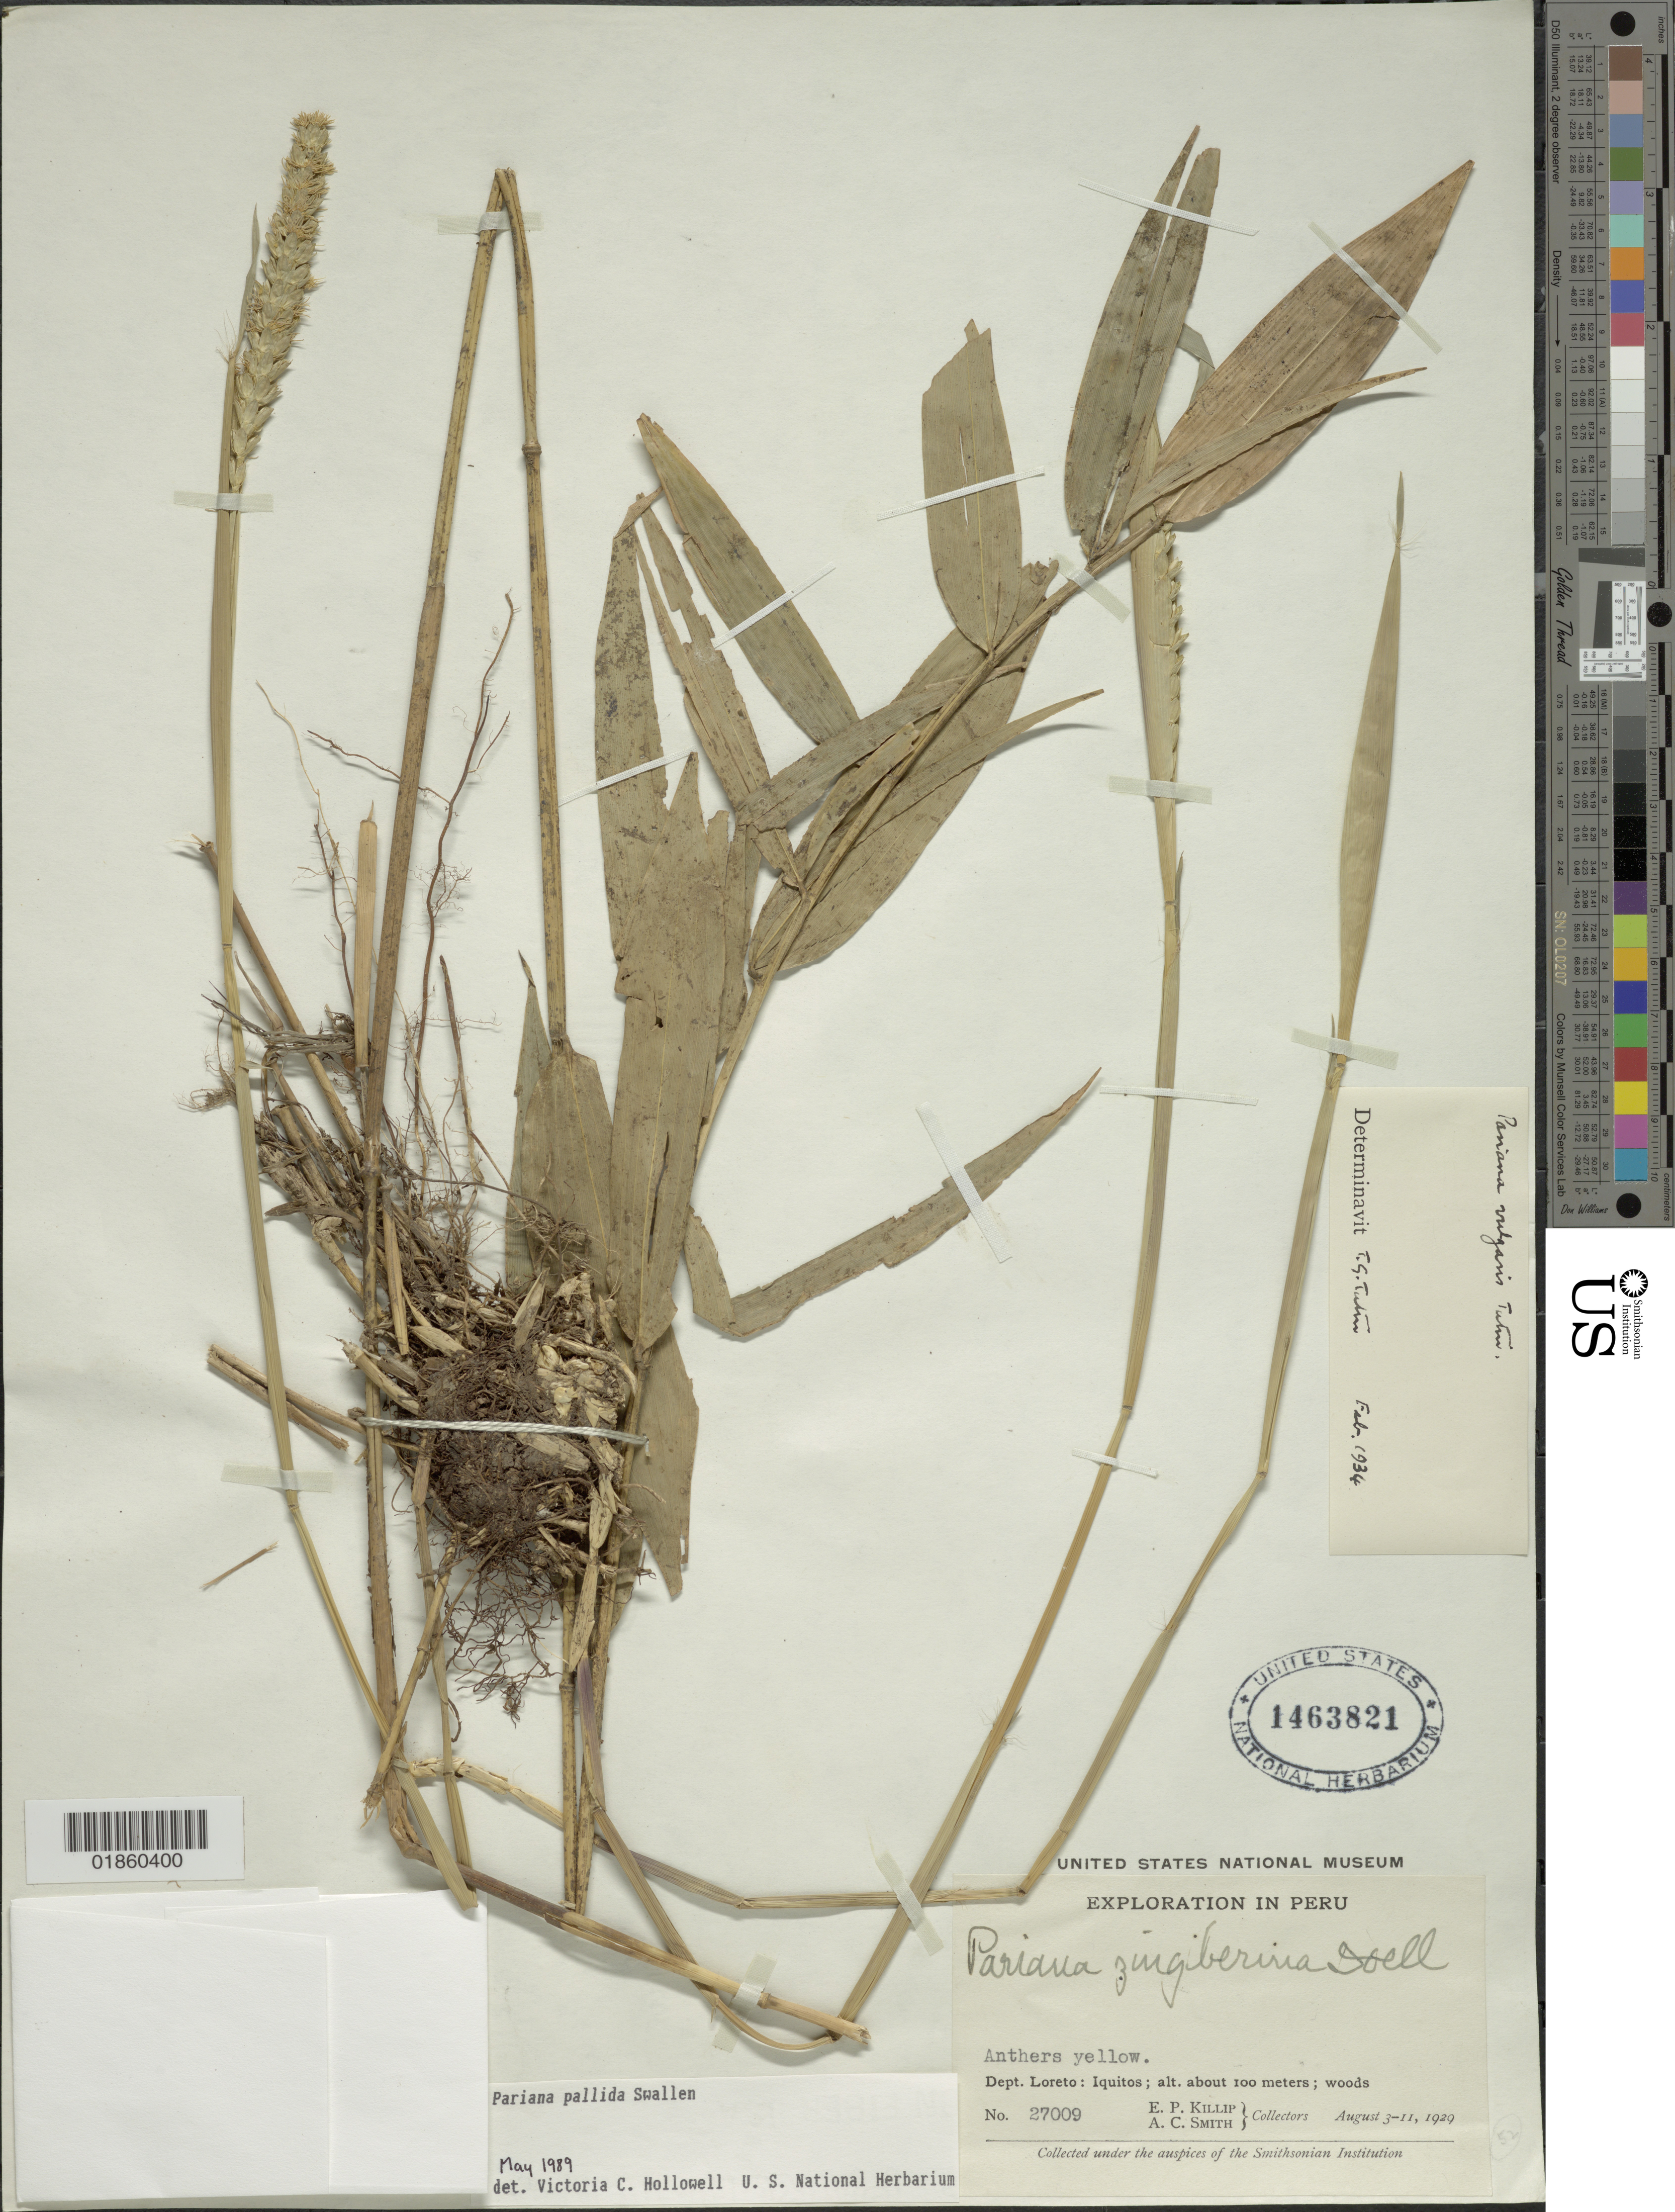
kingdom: Plantae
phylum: Tracheophyta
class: Liliopsida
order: Poales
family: Poaceae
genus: Pariana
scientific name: Pariana pallida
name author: Swallen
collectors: E. P. Killip & A. C. Smith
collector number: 27009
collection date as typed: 3-11 Aug 1929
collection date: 1929-08-03/1929-08-11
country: Peru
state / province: Loreto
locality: Iquitos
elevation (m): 100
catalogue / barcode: US 1463821